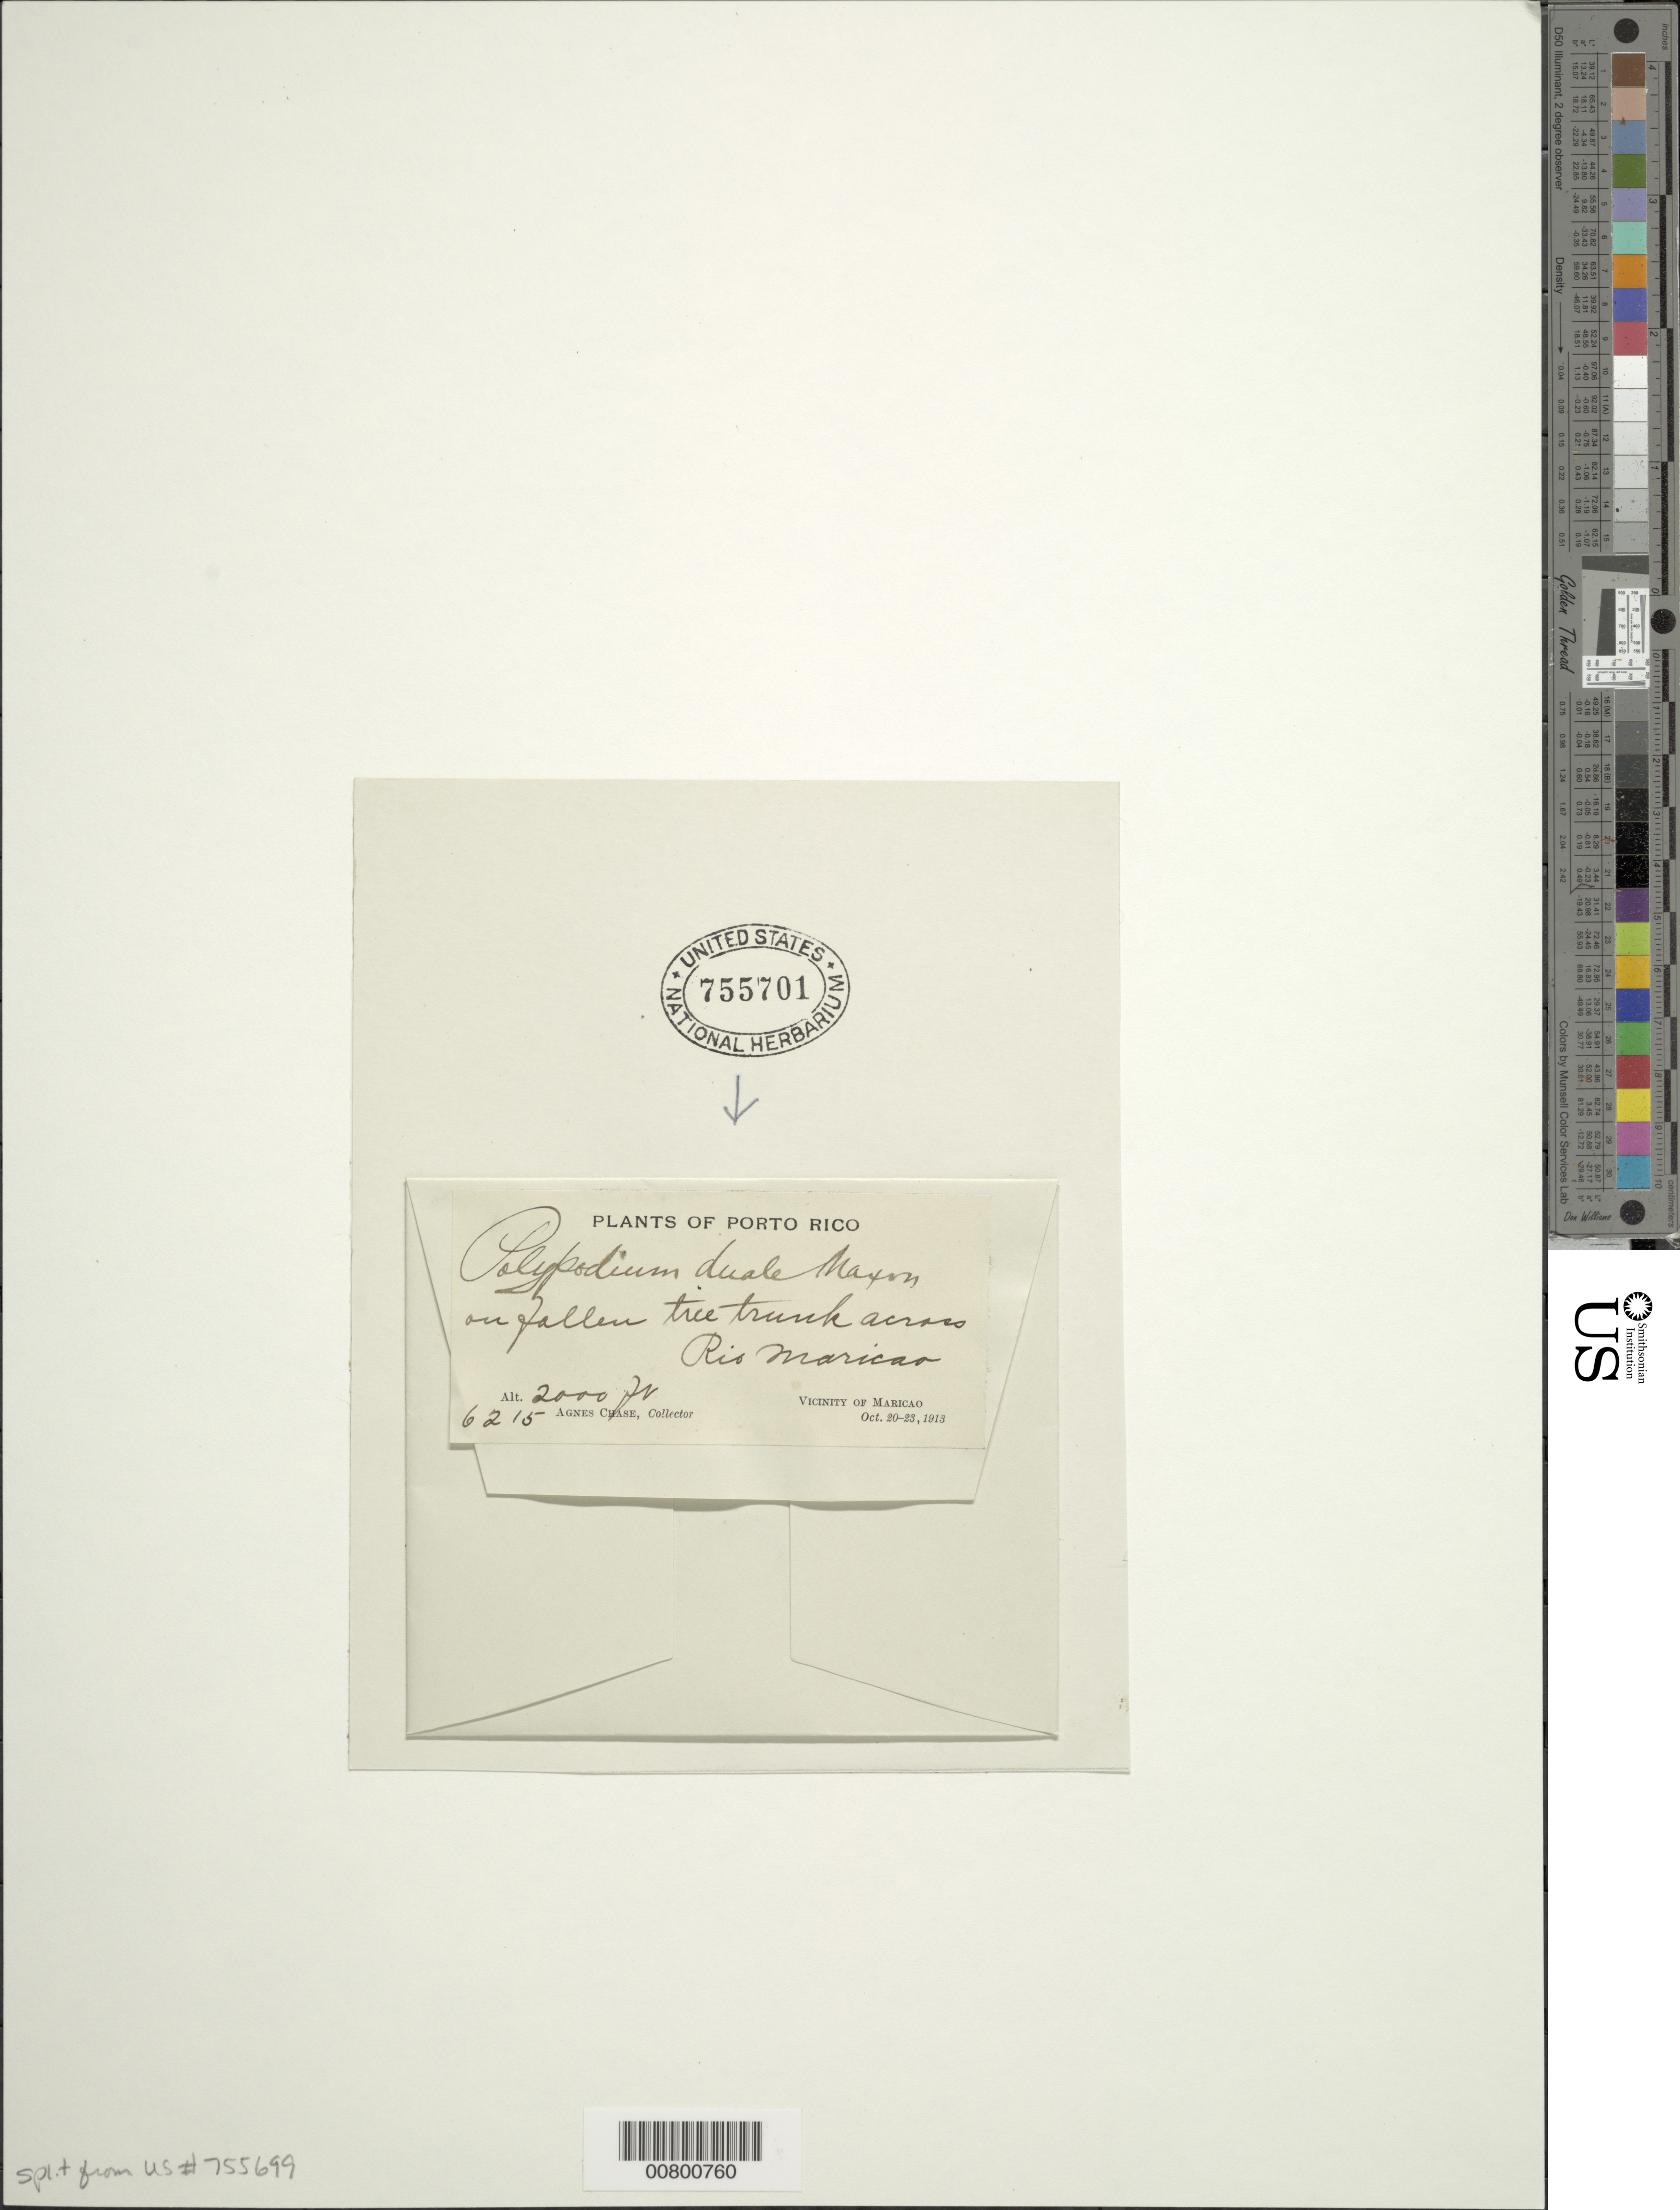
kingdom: Plantae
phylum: Tracheophyta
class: Polypodiopsida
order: Polypodiales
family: Polypodiaceae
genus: Cochlidium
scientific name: Cochlidium serrulatum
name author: (Sw.) L.E. Bishop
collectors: A. Chase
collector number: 6215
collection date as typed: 20 Oct 1913 to 23 Oct 1913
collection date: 1913-10-20/1913-10-23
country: Puerto Rico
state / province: Maricao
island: Puerto Rico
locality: Maricao vicinity, Rio Maricao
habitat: On fallen tree trunk across river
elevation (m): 610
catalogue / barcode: US 755701